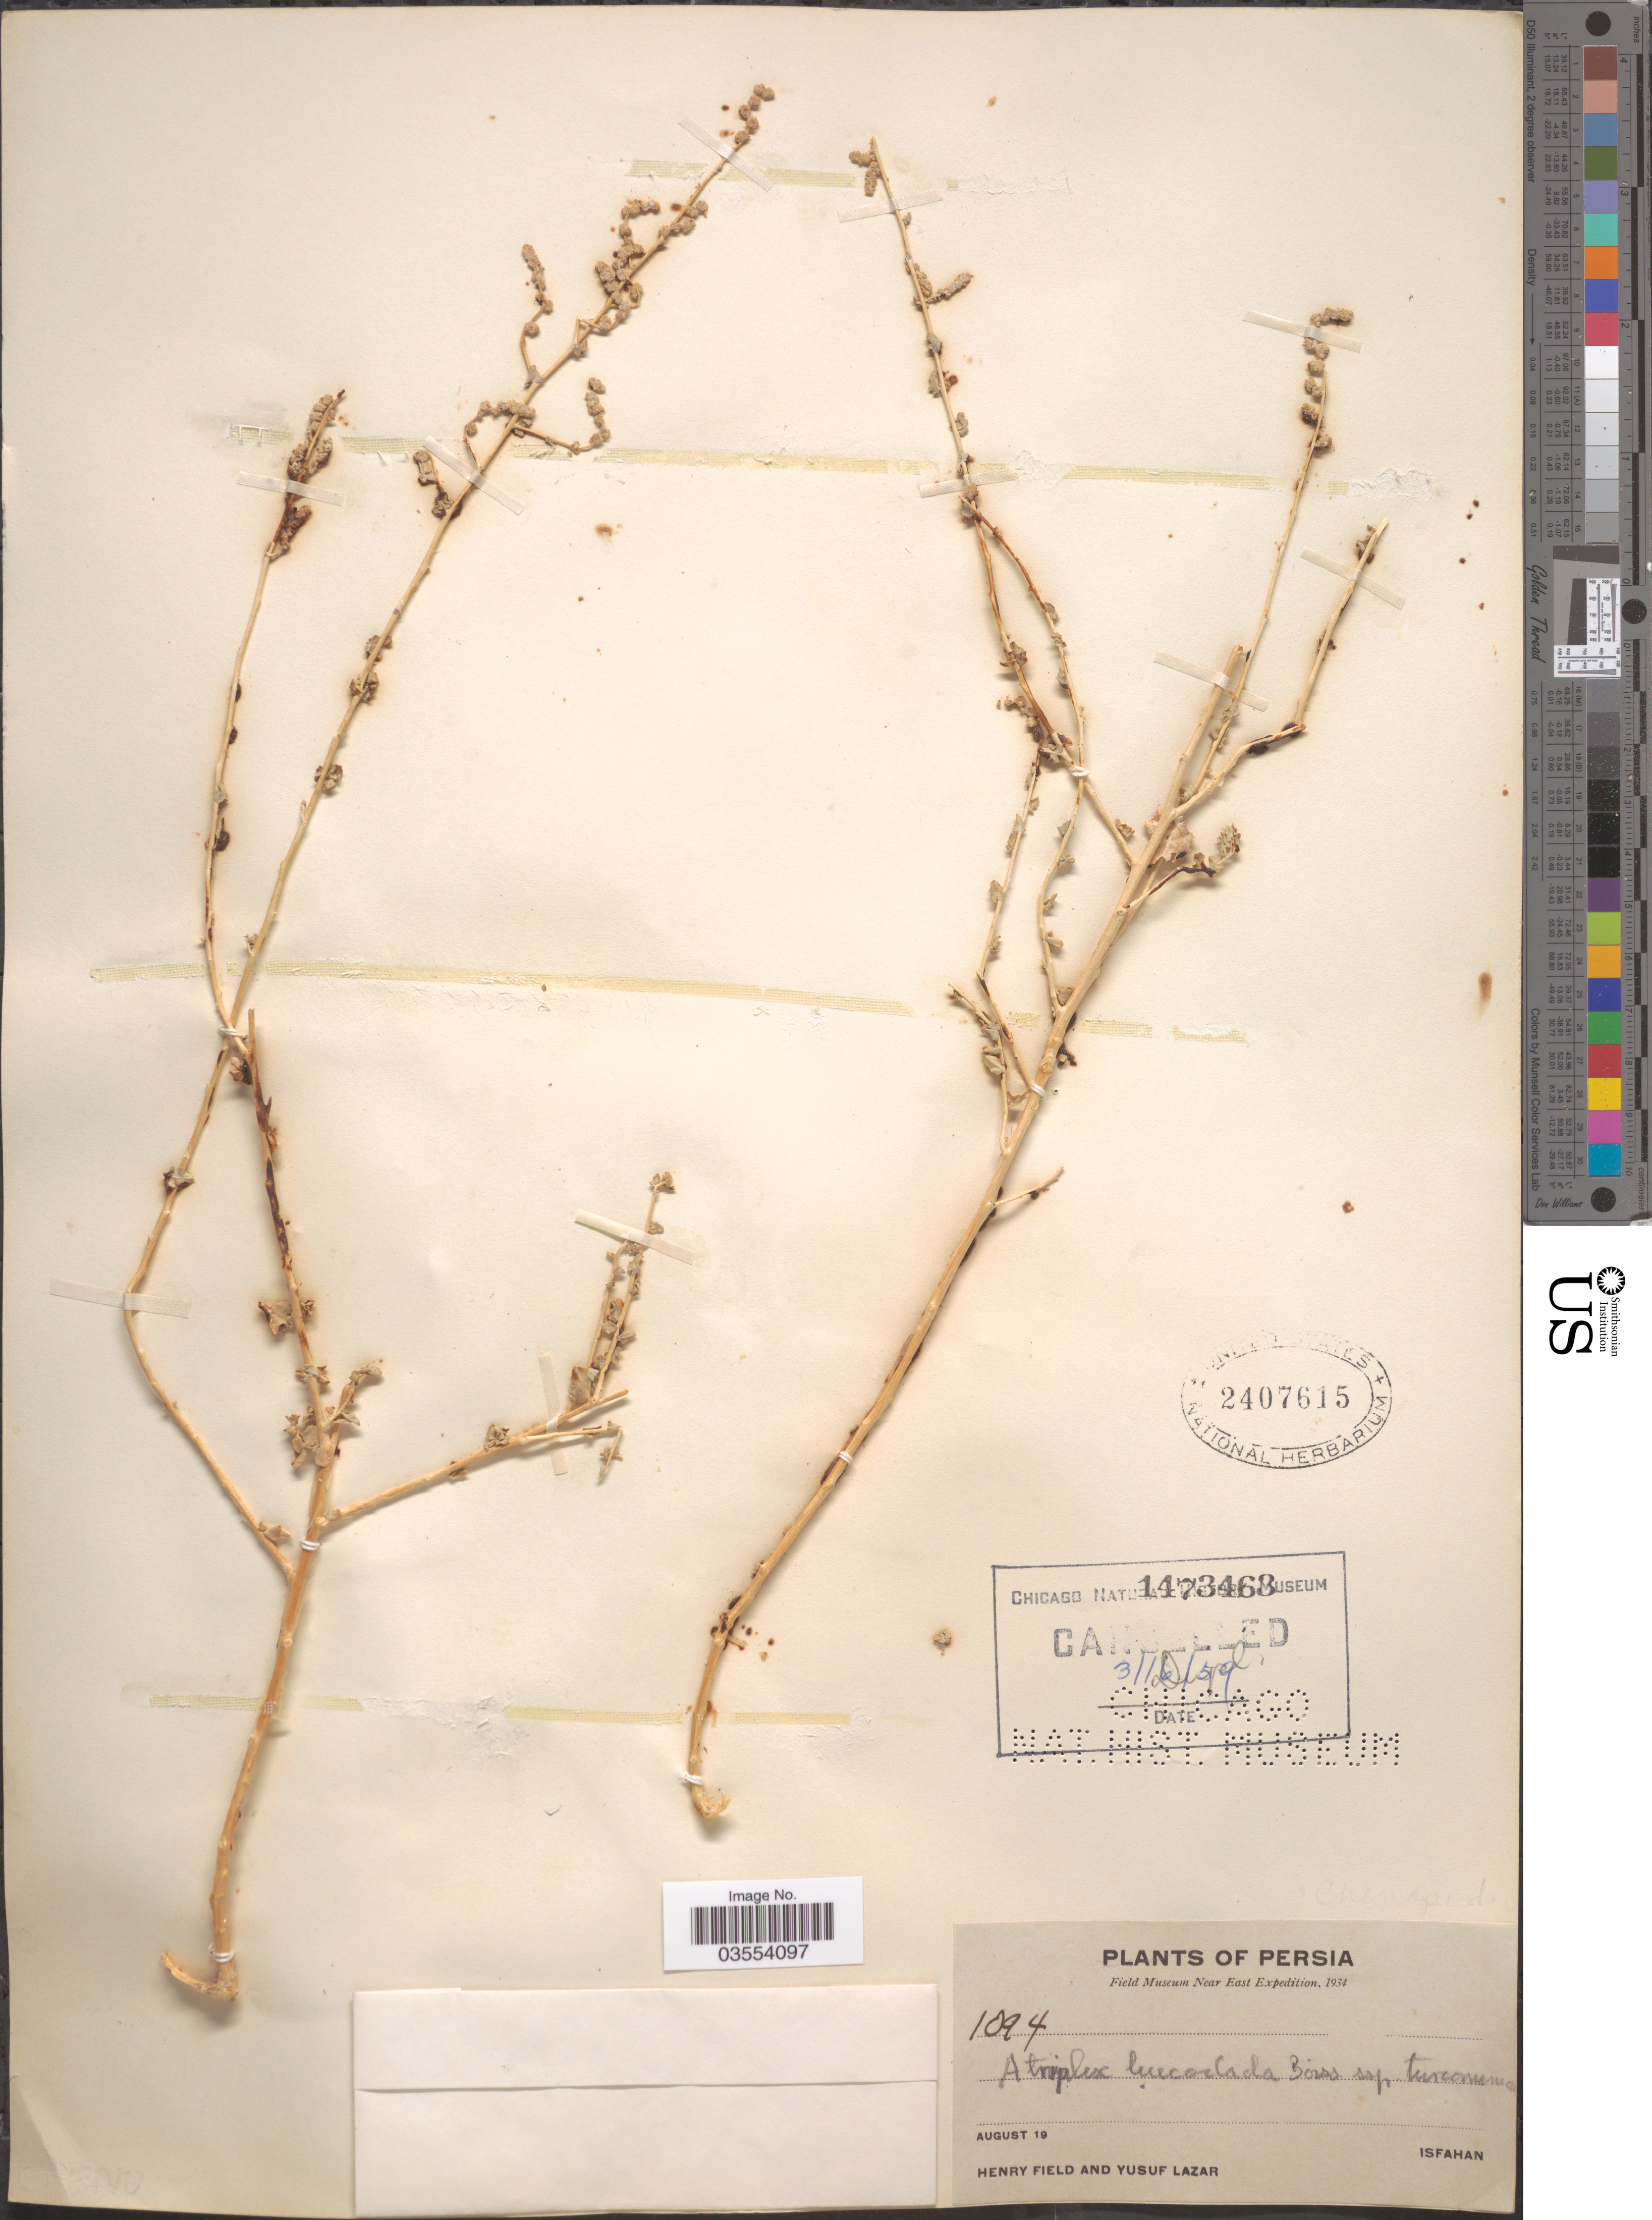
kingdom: Plantae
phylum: Tracheophyta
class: Magnoliopsida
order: Caryophyllales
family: Amaranthaceae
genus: Atriplex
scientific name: Atriplex leucoclada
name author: Boiss.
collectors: H. Field & Y. Lazar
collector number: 1094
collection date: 1934-08-19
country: Iran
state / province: Esfahan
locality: Persia. Isfahan.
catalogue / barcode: US 2407615